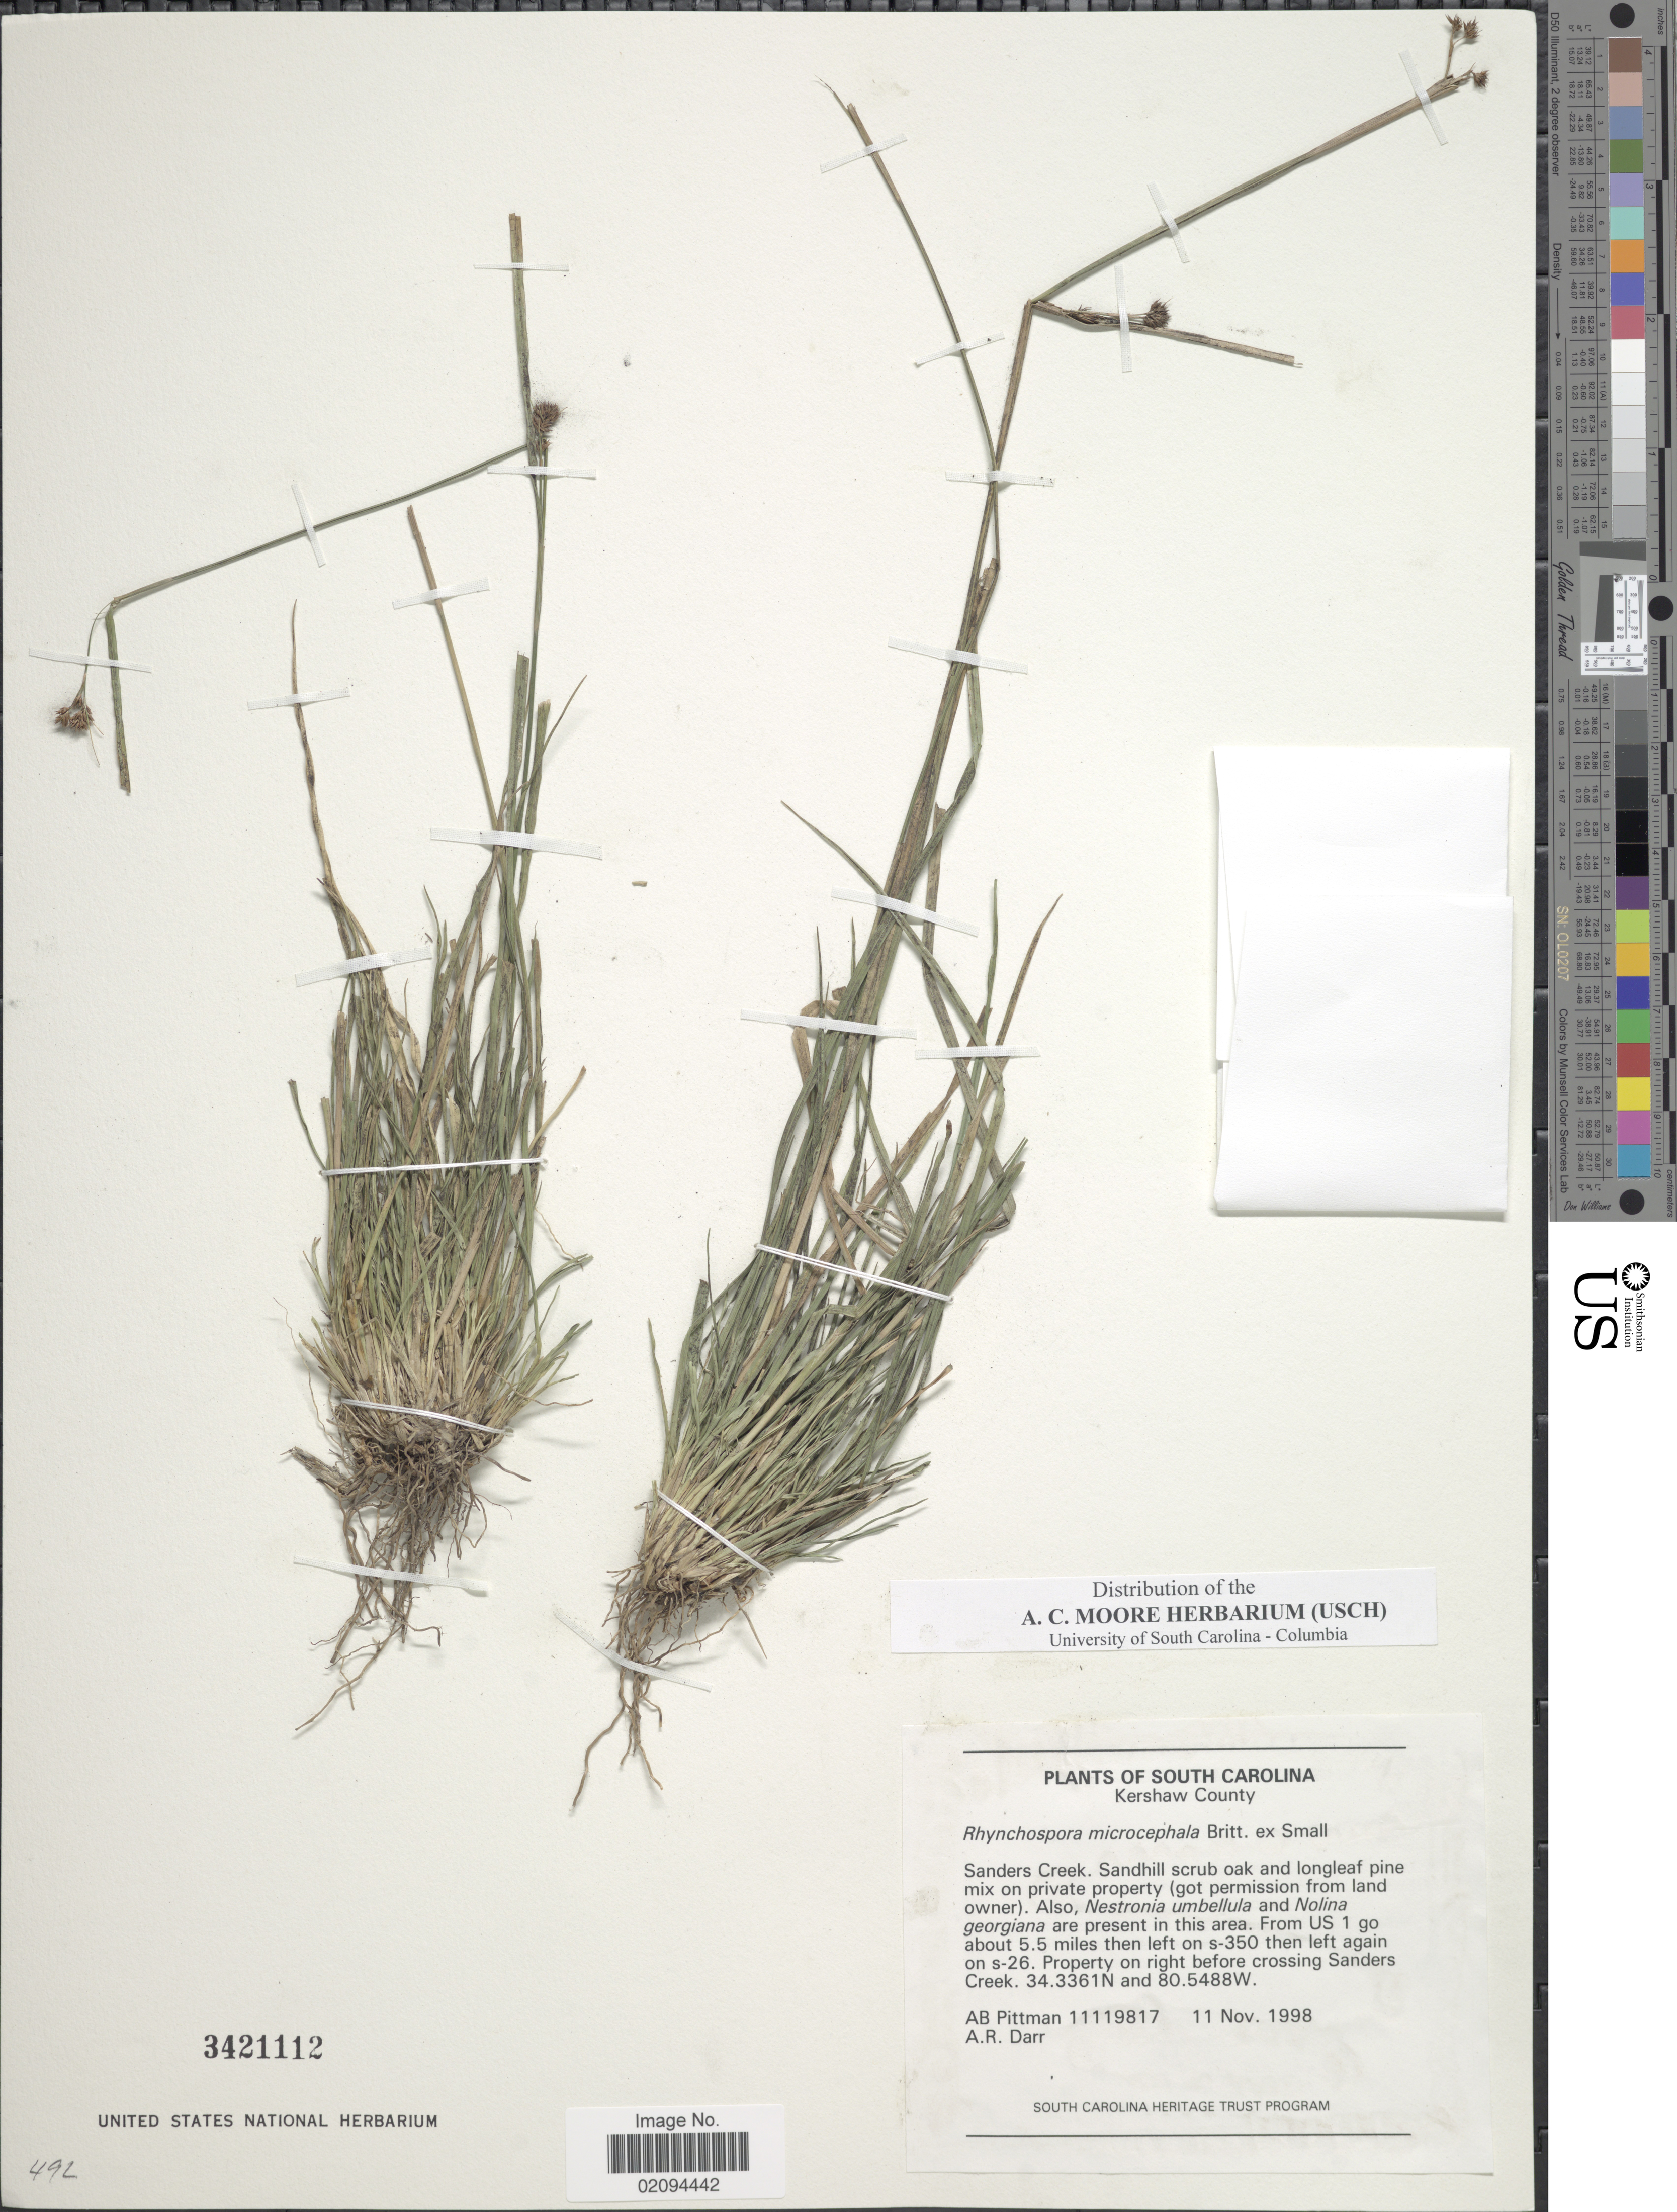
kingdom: Plantae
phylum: Tracheophyta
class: Liliopsida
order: Poales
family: Cyperaceae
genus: Rhynchospora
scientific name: Rhynchospora microcephala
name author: (Britton) Britton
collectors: A. B. Pittman & A. Darr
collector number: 11119817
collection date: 1998-11-11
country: United States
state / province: South Carolina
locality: Kershaw County. Sanders Creek. Sandhill scrub oak and longleaf pine mix on private property. From US 1 go about 5.5 miles then left on s-350 then left again on s-26. Property on right before crossing Sanders Creek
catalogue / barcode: US 3421112